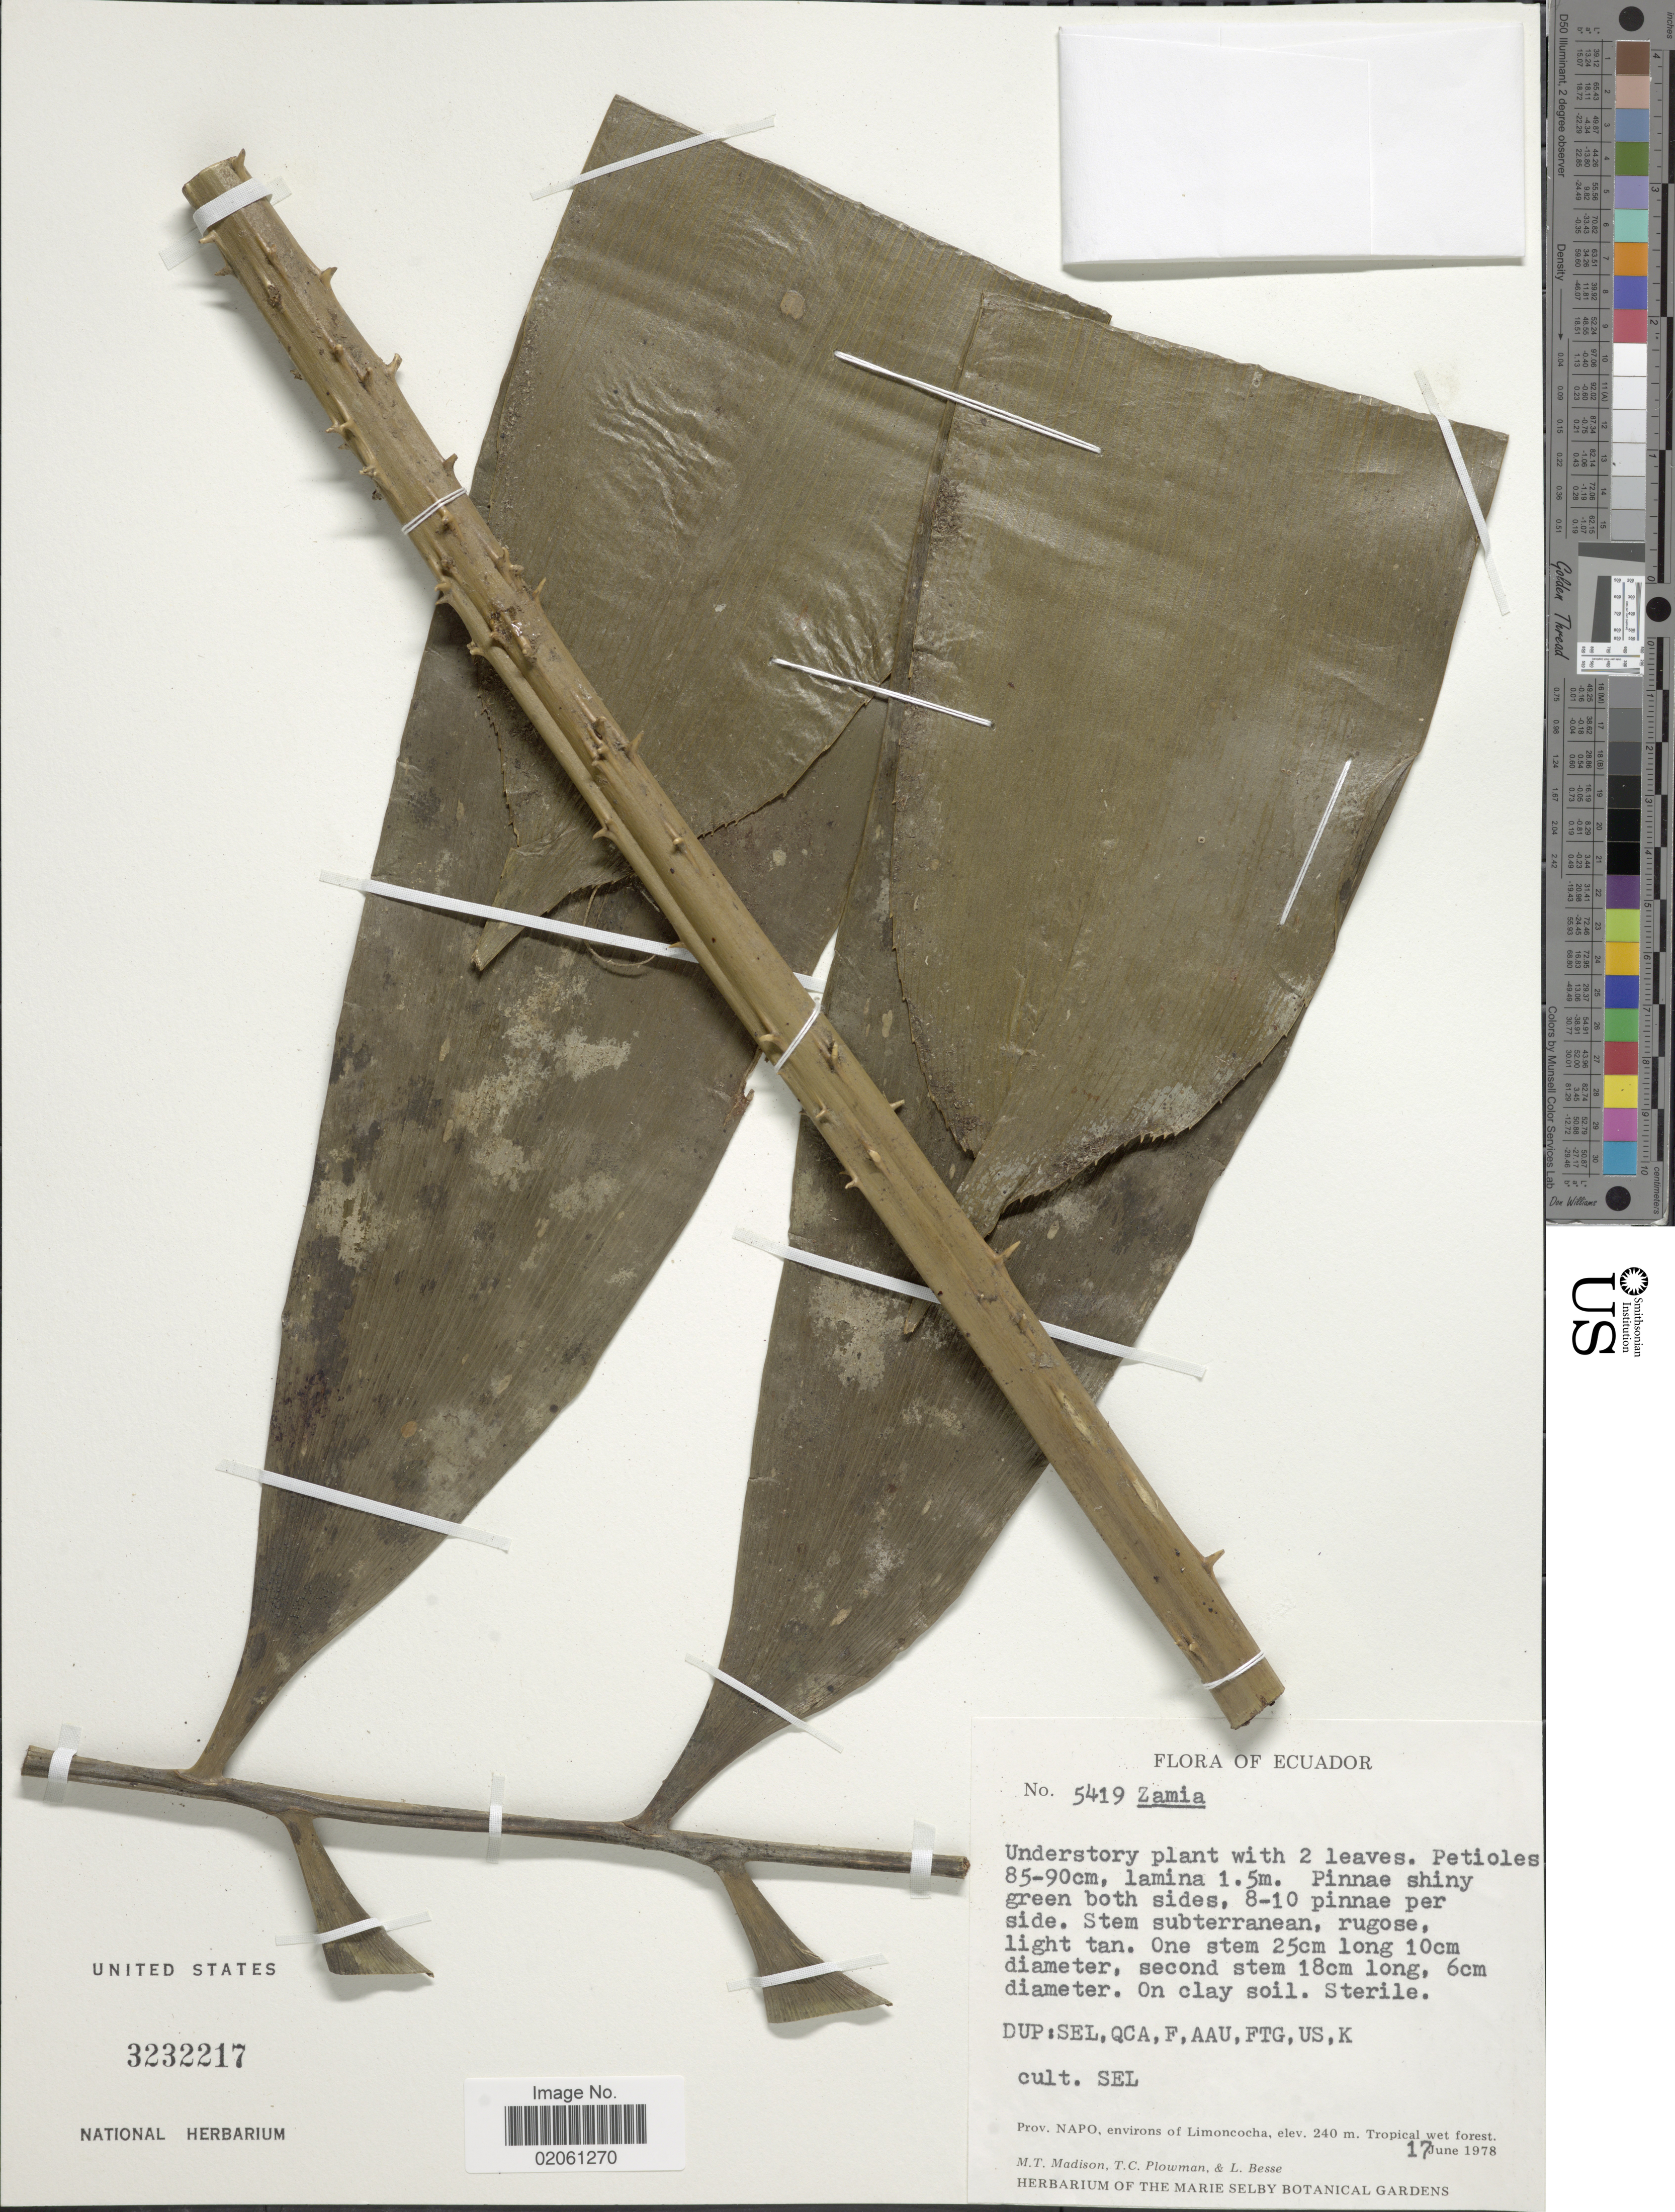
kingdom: Plantae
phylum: Tracheophyta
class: Cycadopsida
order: Cycadales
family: Zamiaceae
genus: Zamia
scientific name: Zamia sp.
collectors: M. T. Madison, T. Plowman & L. Besse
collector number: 5419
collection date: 1978-06-17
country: Ecuador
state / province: Napo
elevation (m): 240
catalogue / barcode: US 3232217